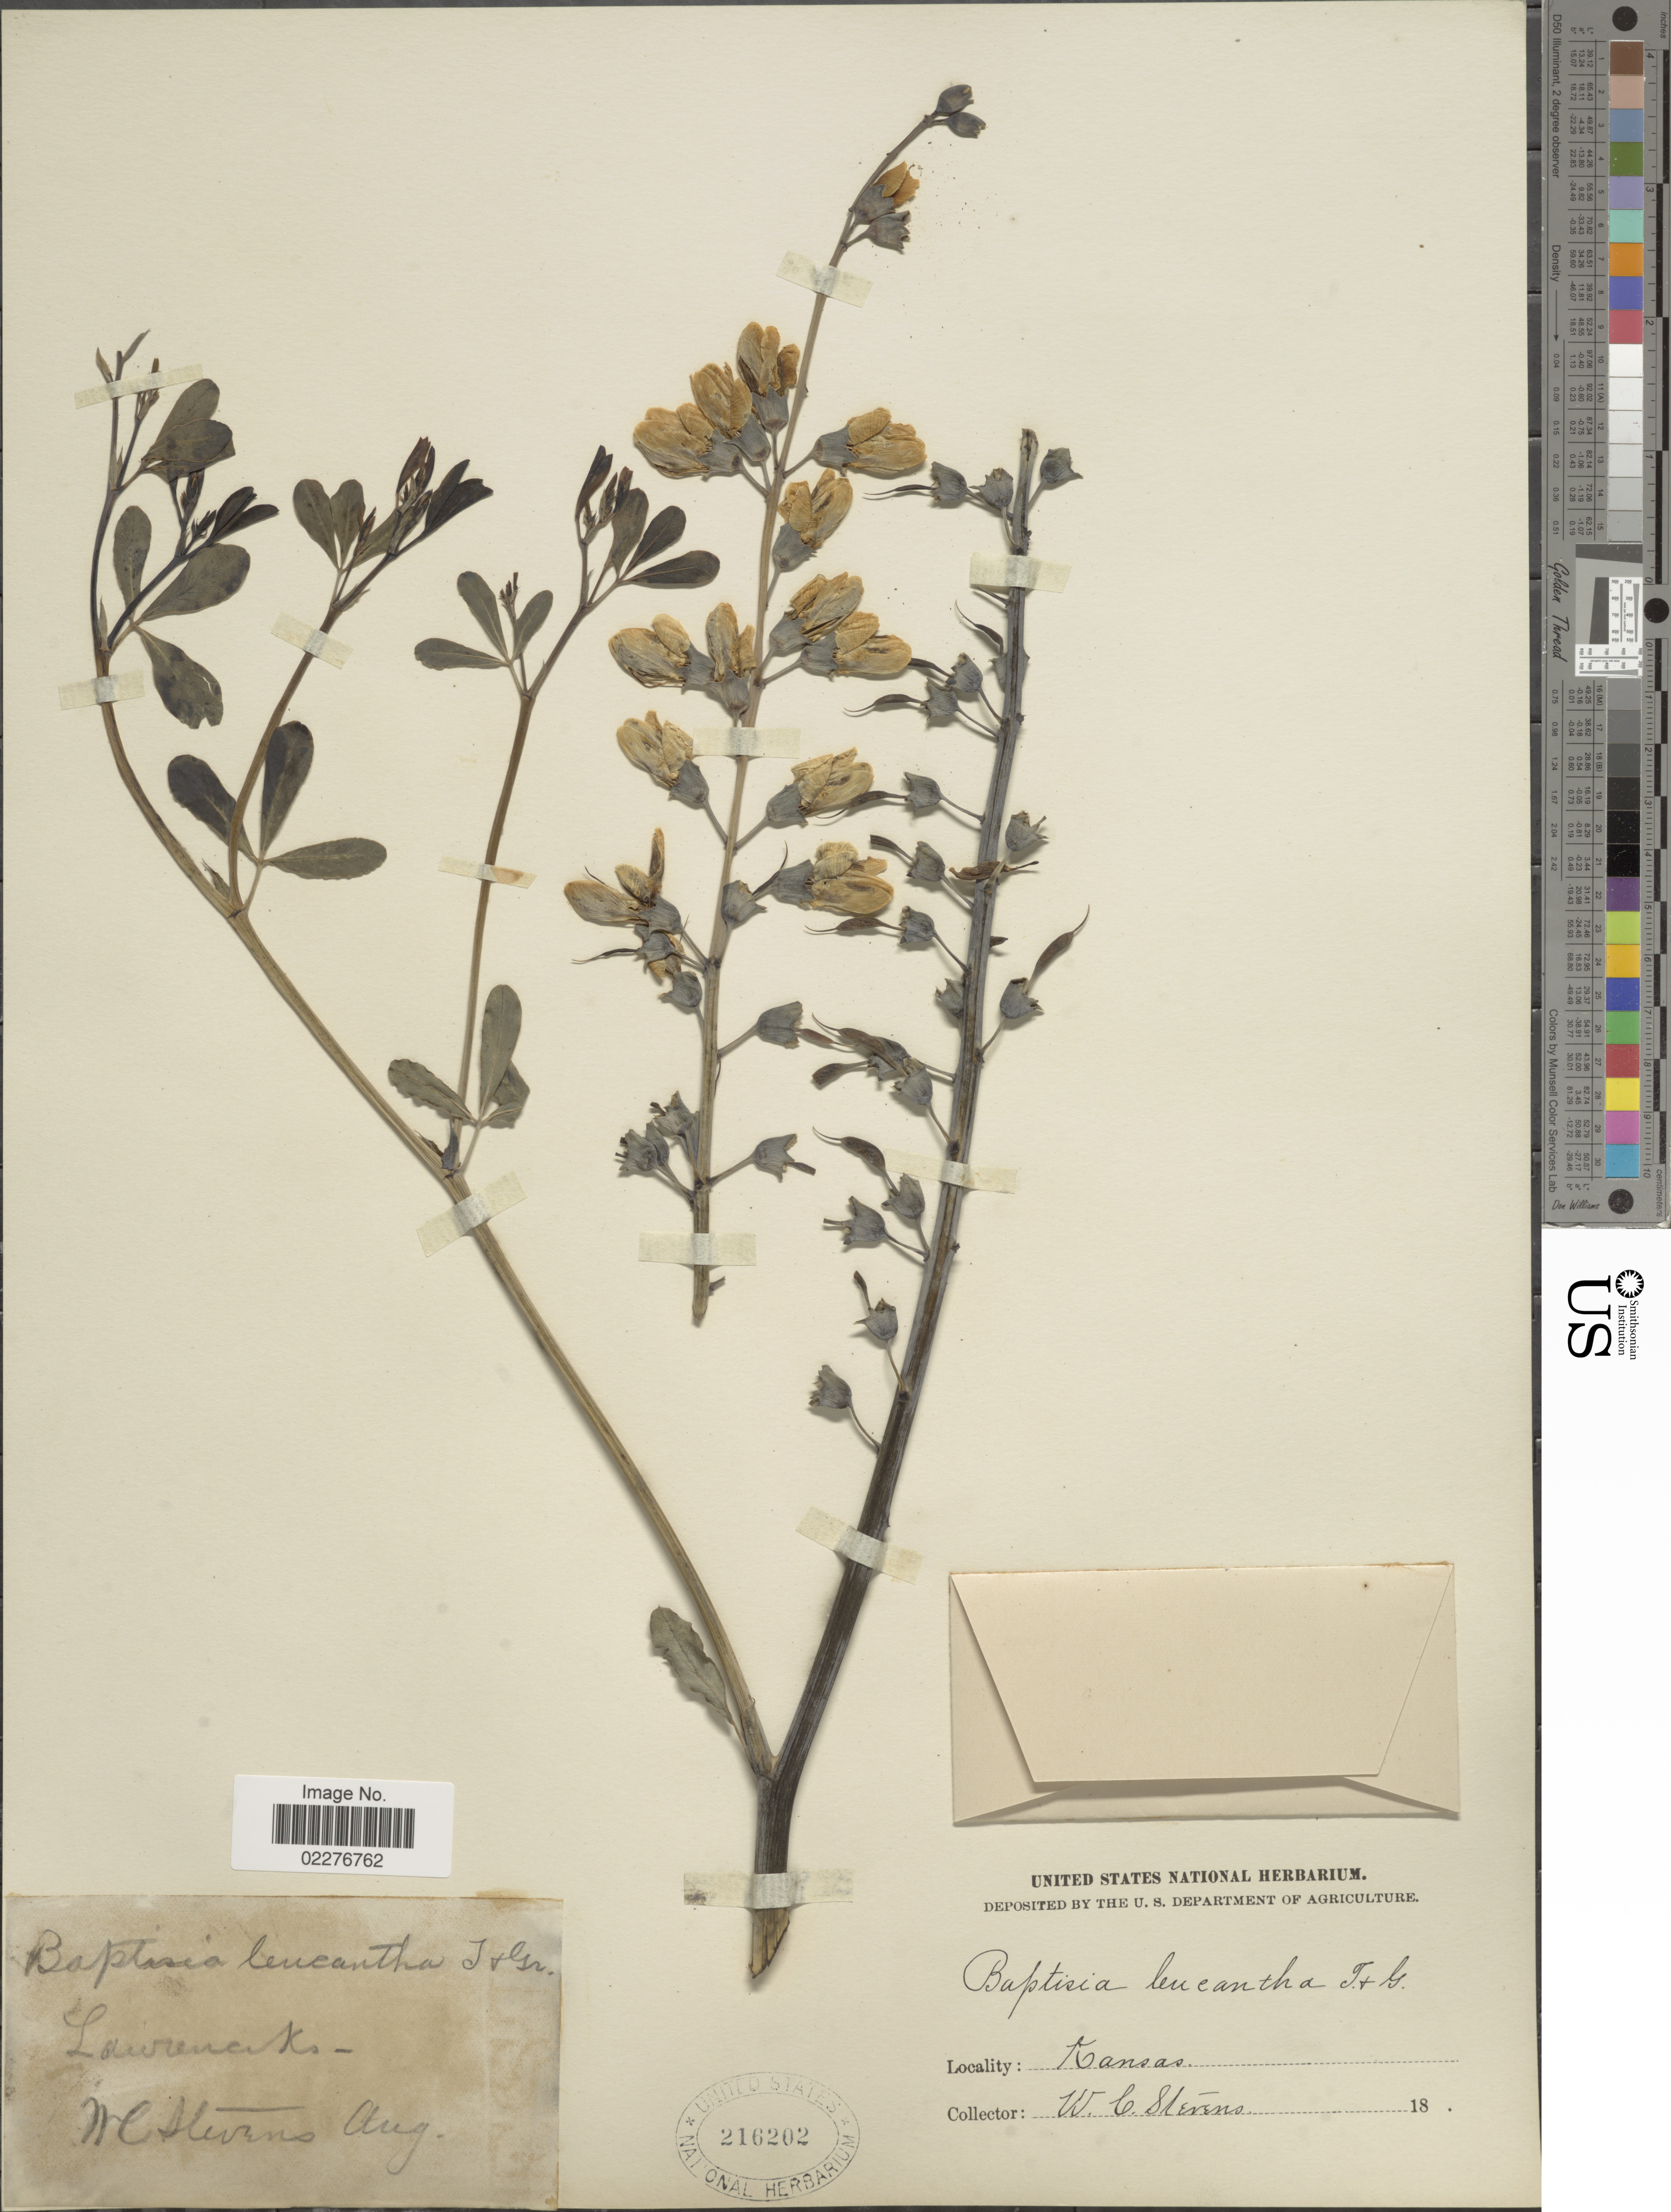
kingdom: Plantae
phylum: Tracheophyta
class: Magnoliopsida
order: Fabales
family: Fabaceae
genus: Baptisia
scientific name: Baptisia leucantha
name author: Torr. & A. Gray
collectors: W. C. Stevens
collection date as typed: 18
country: United States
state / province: Kansas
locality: Lawrence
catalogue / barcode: US 216202